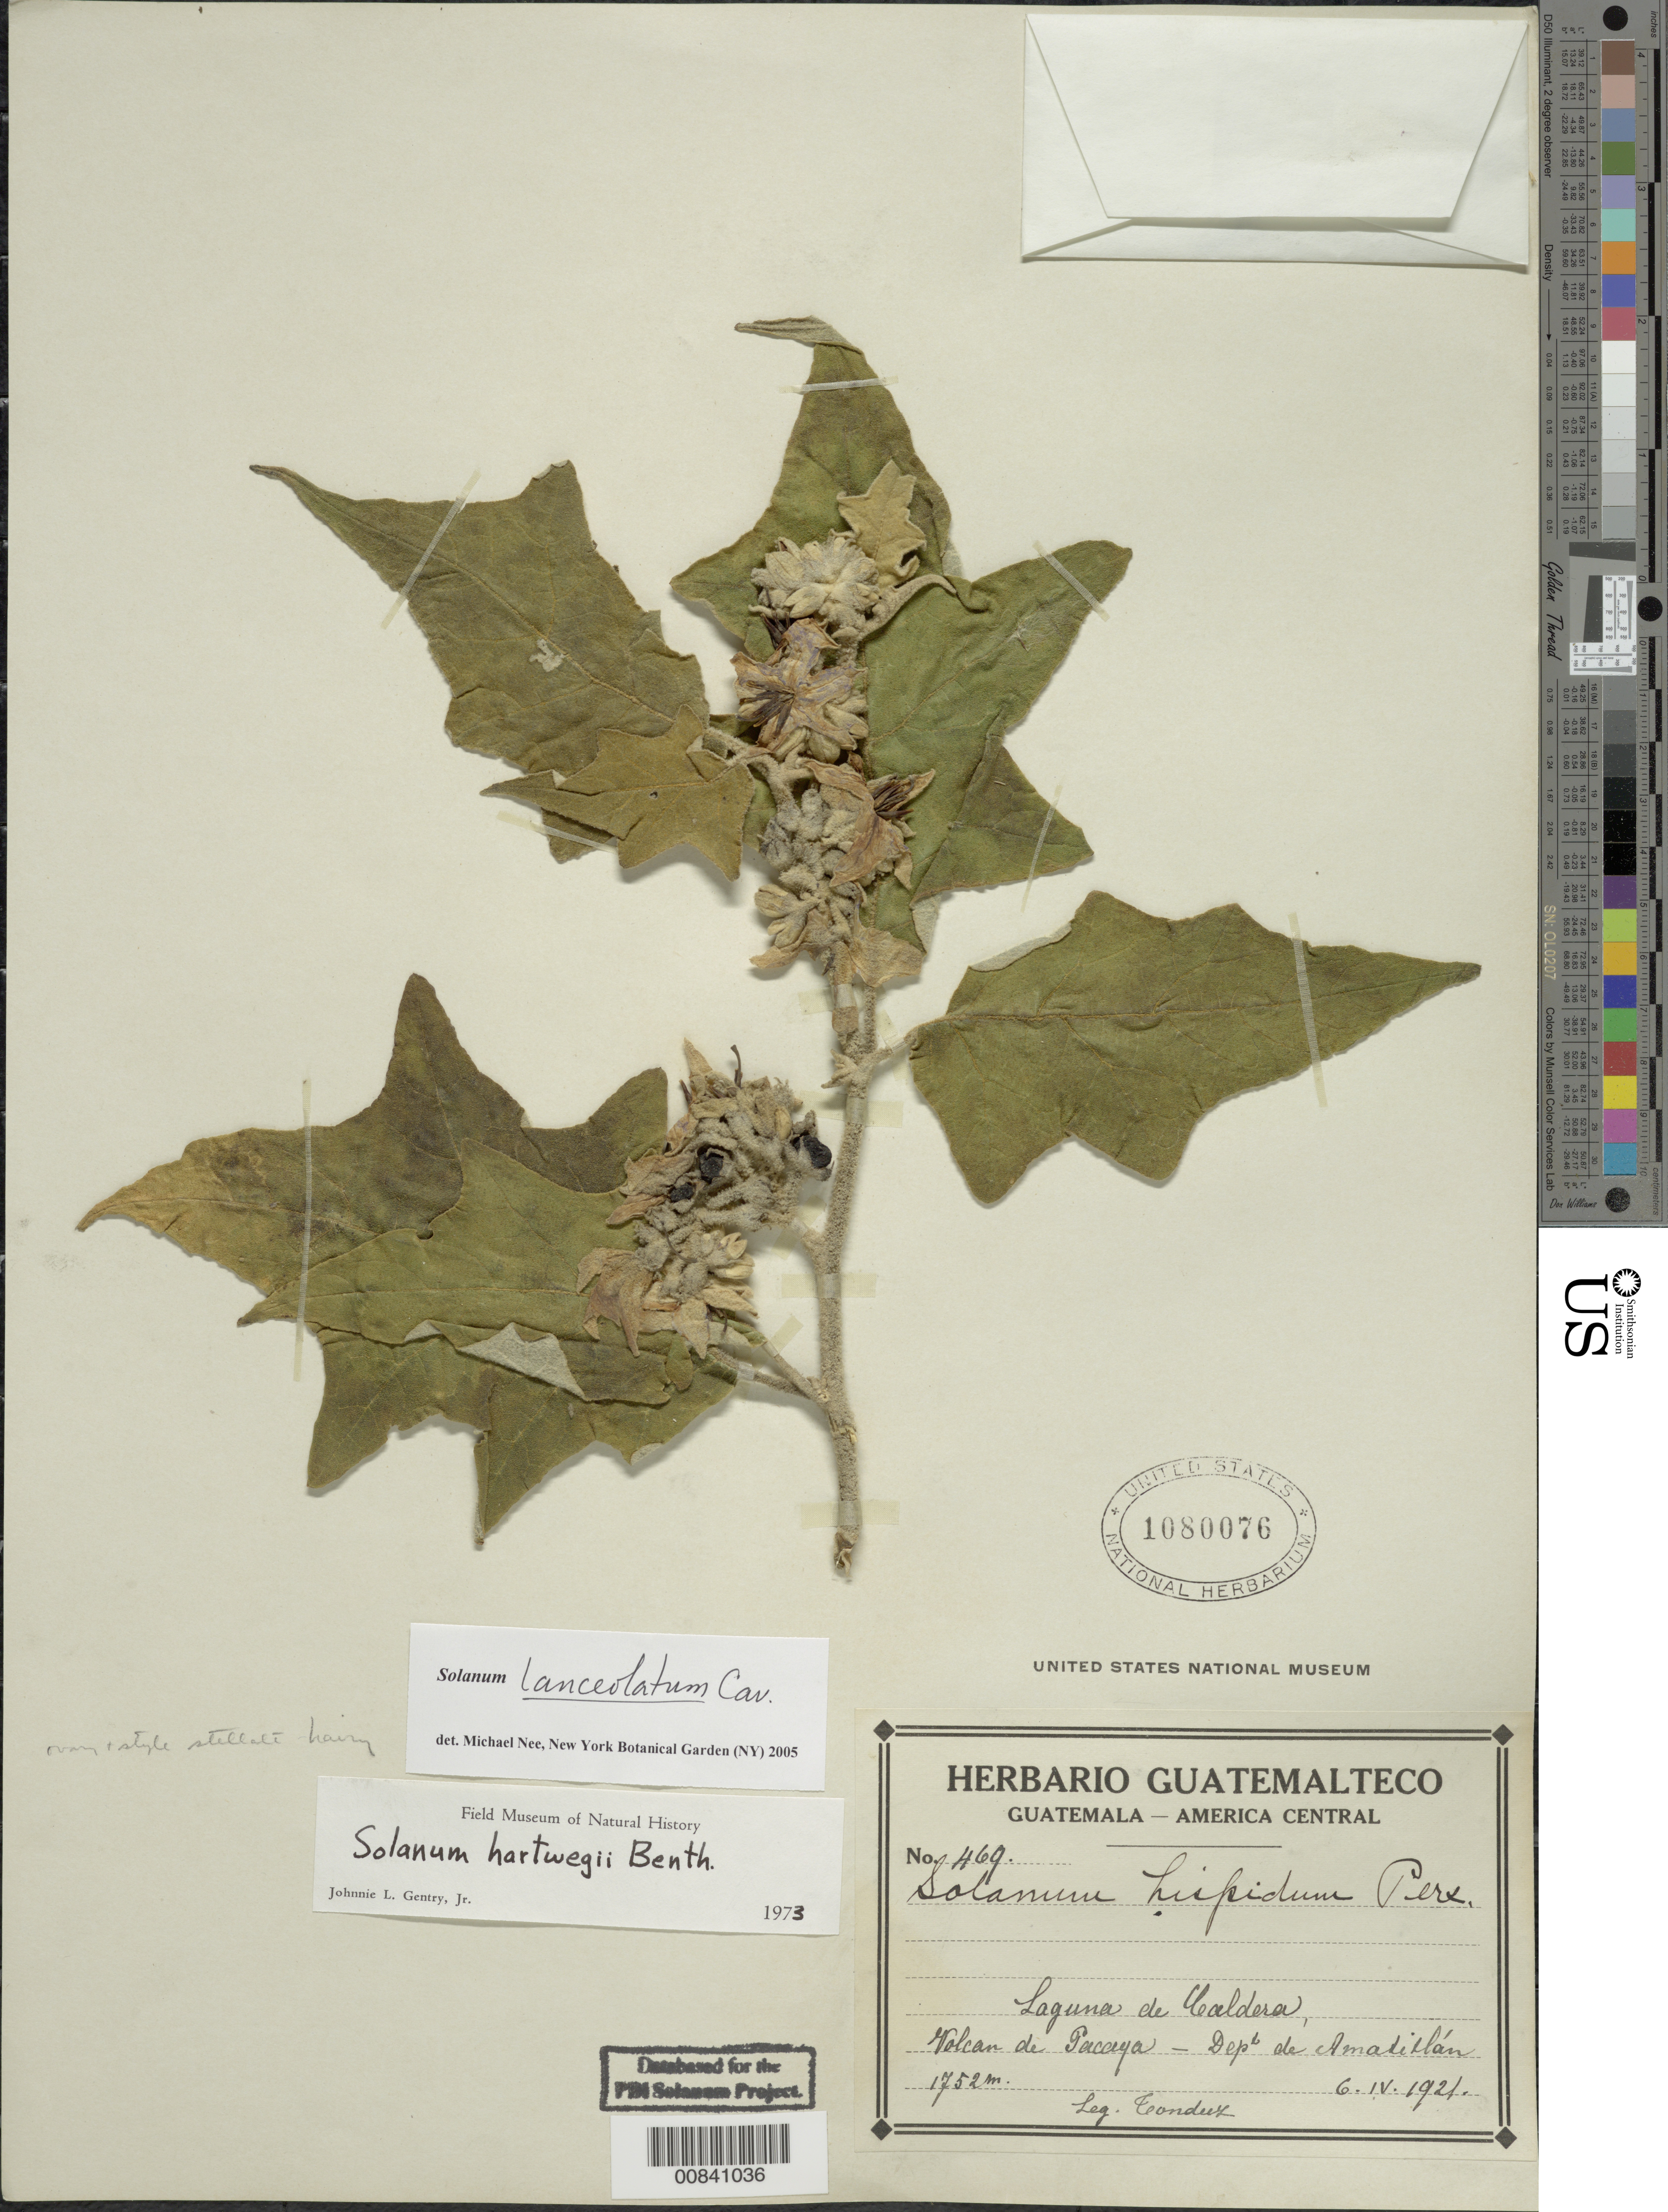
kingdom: Plantae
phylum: Tracheophyta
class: Magnoliopsida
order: Solanales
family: Solanaceae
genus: Solanum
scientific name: Solanum lanceolatum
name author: Cav.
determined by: Nee, Michael H.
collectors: A. Tonduz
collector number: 479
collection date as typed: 6 Apr 1921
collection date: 1921-04-06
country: Guatemala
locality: Dept. de Amadillán. Laguna de Caldera. Volcán de Pacaya.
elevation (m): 1752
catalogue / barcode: US 1080076